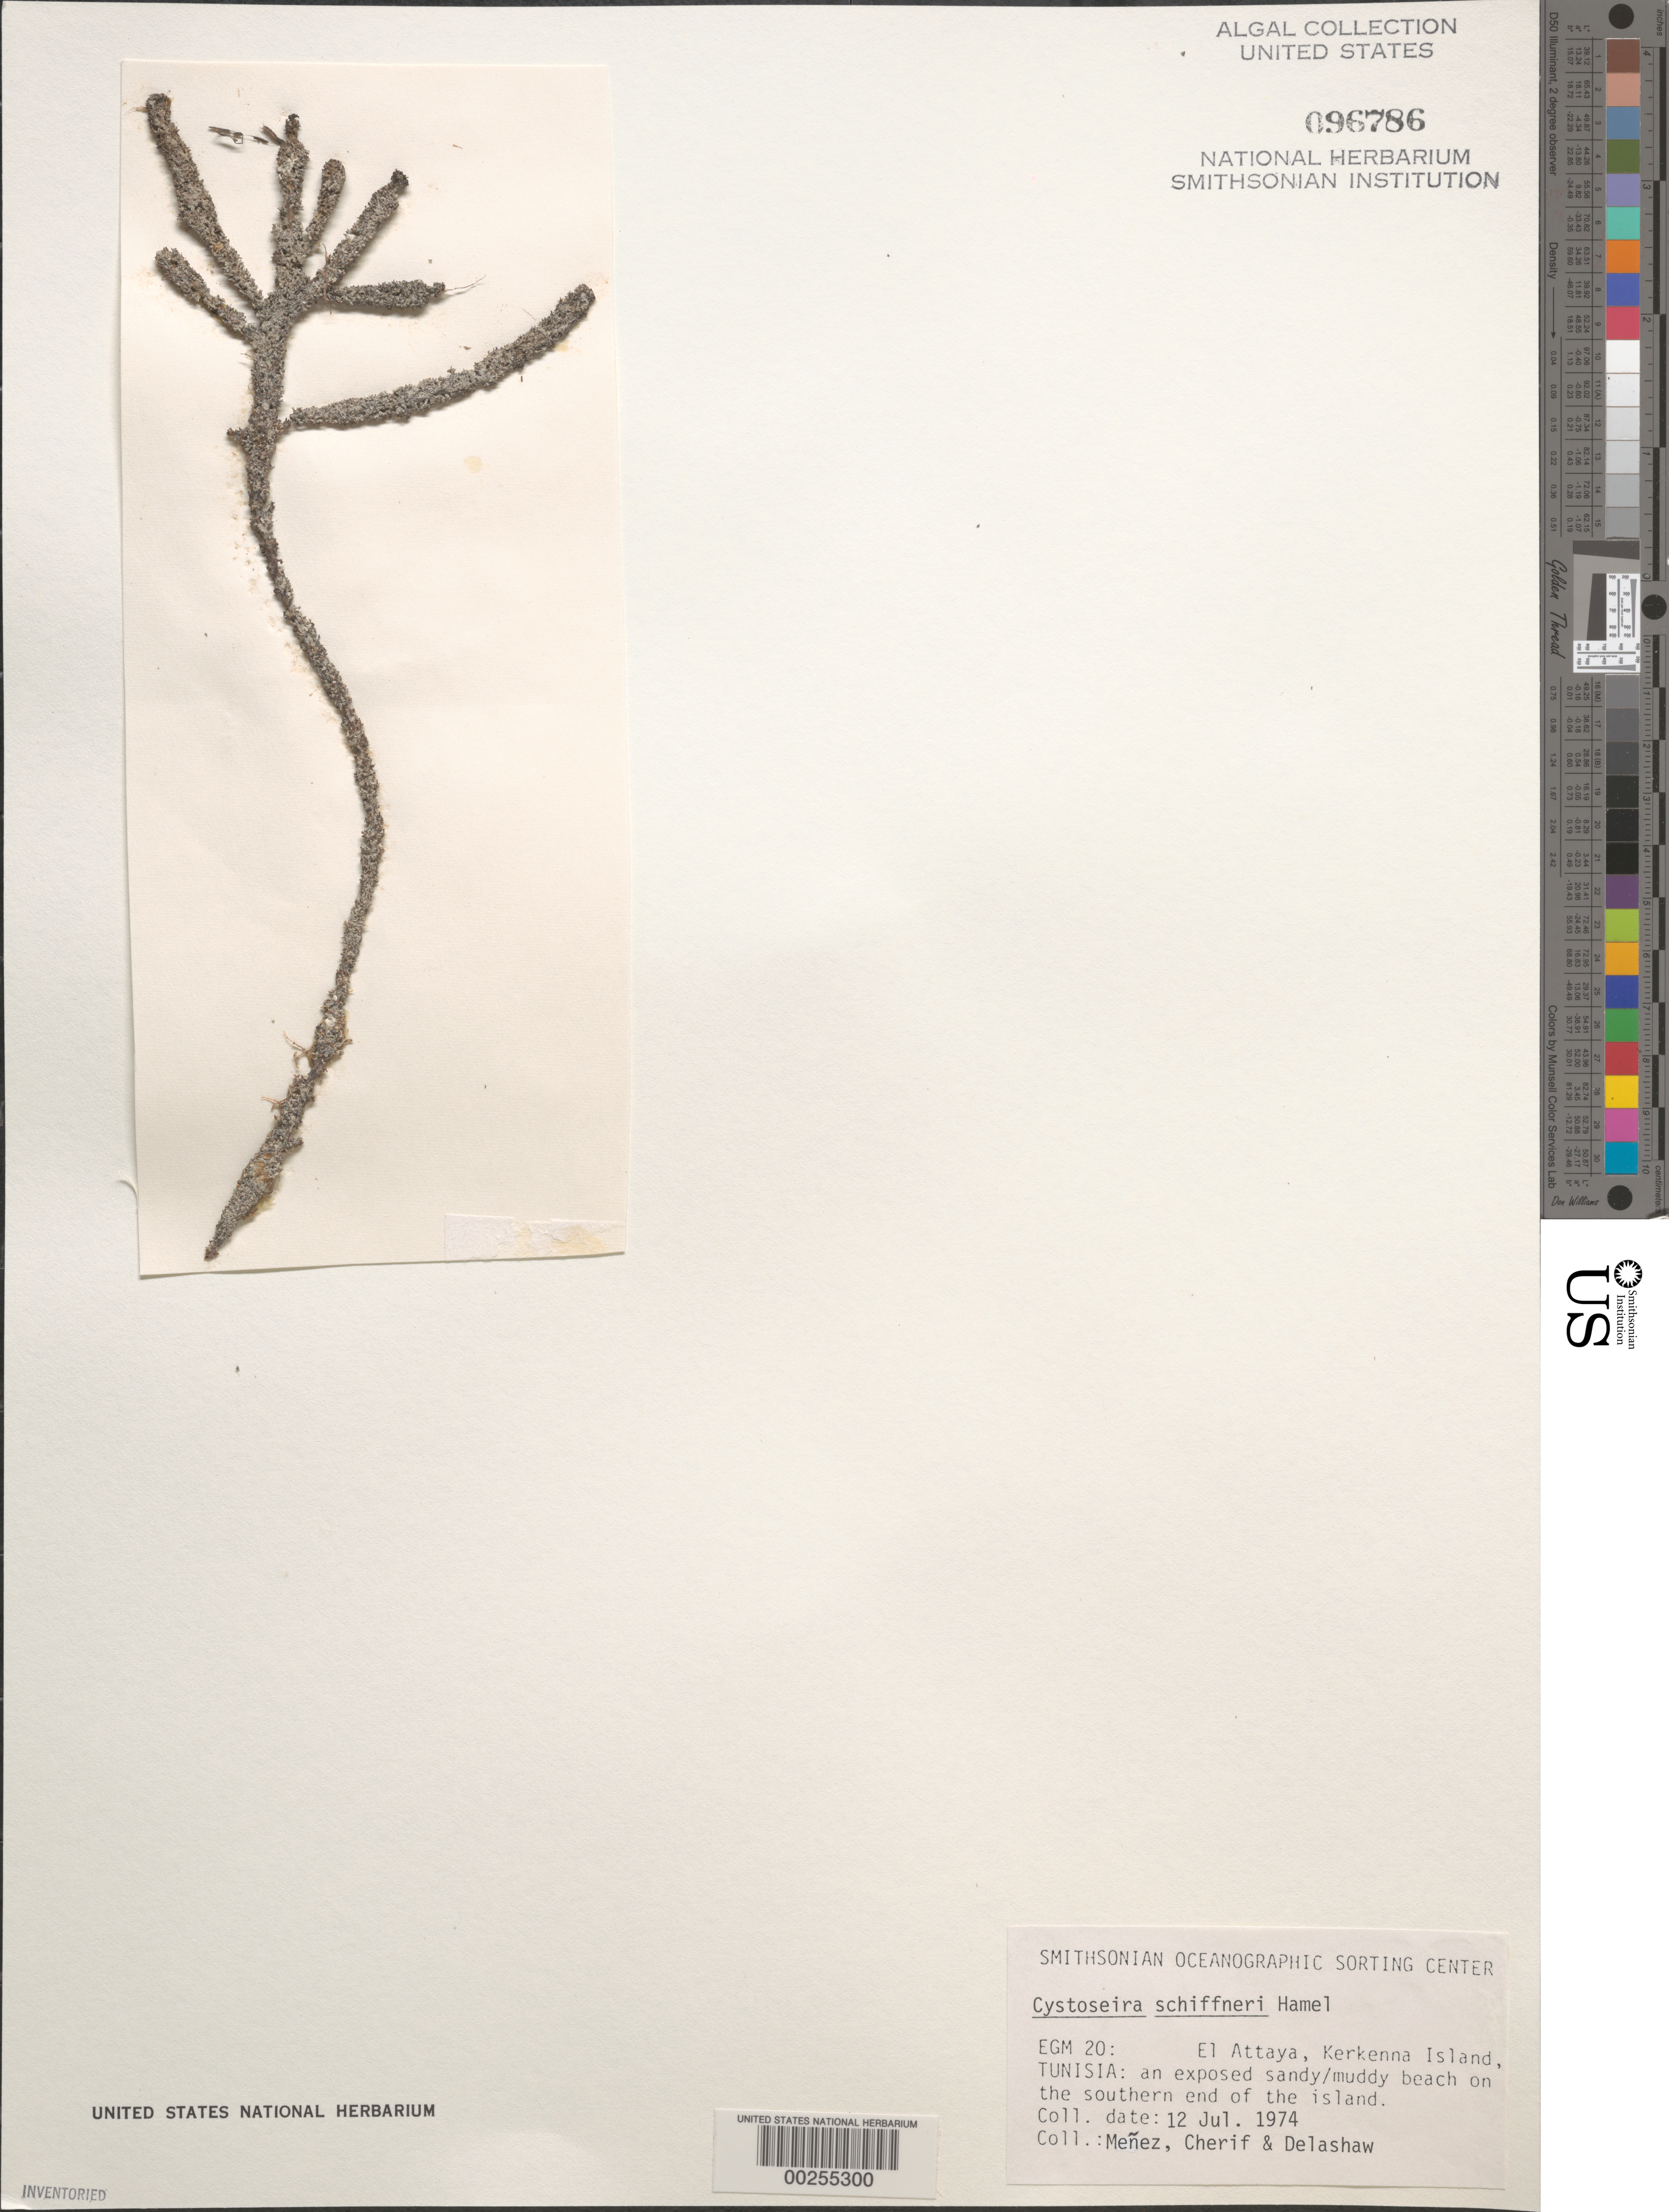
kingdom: Chromista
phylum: Ochrophyta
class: Phaeophyceae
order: Fucales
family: Sargassaceae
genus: Cystoseira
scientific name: Cystoseira schiffneri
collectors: Meñez, -. Cherif & Delashaw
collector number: EGM 20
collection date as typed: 12 Jul 1974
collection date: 1974-07-12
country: Tunisia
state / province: Sfax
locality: El attaya, kerkenna island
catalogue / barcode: US 96786